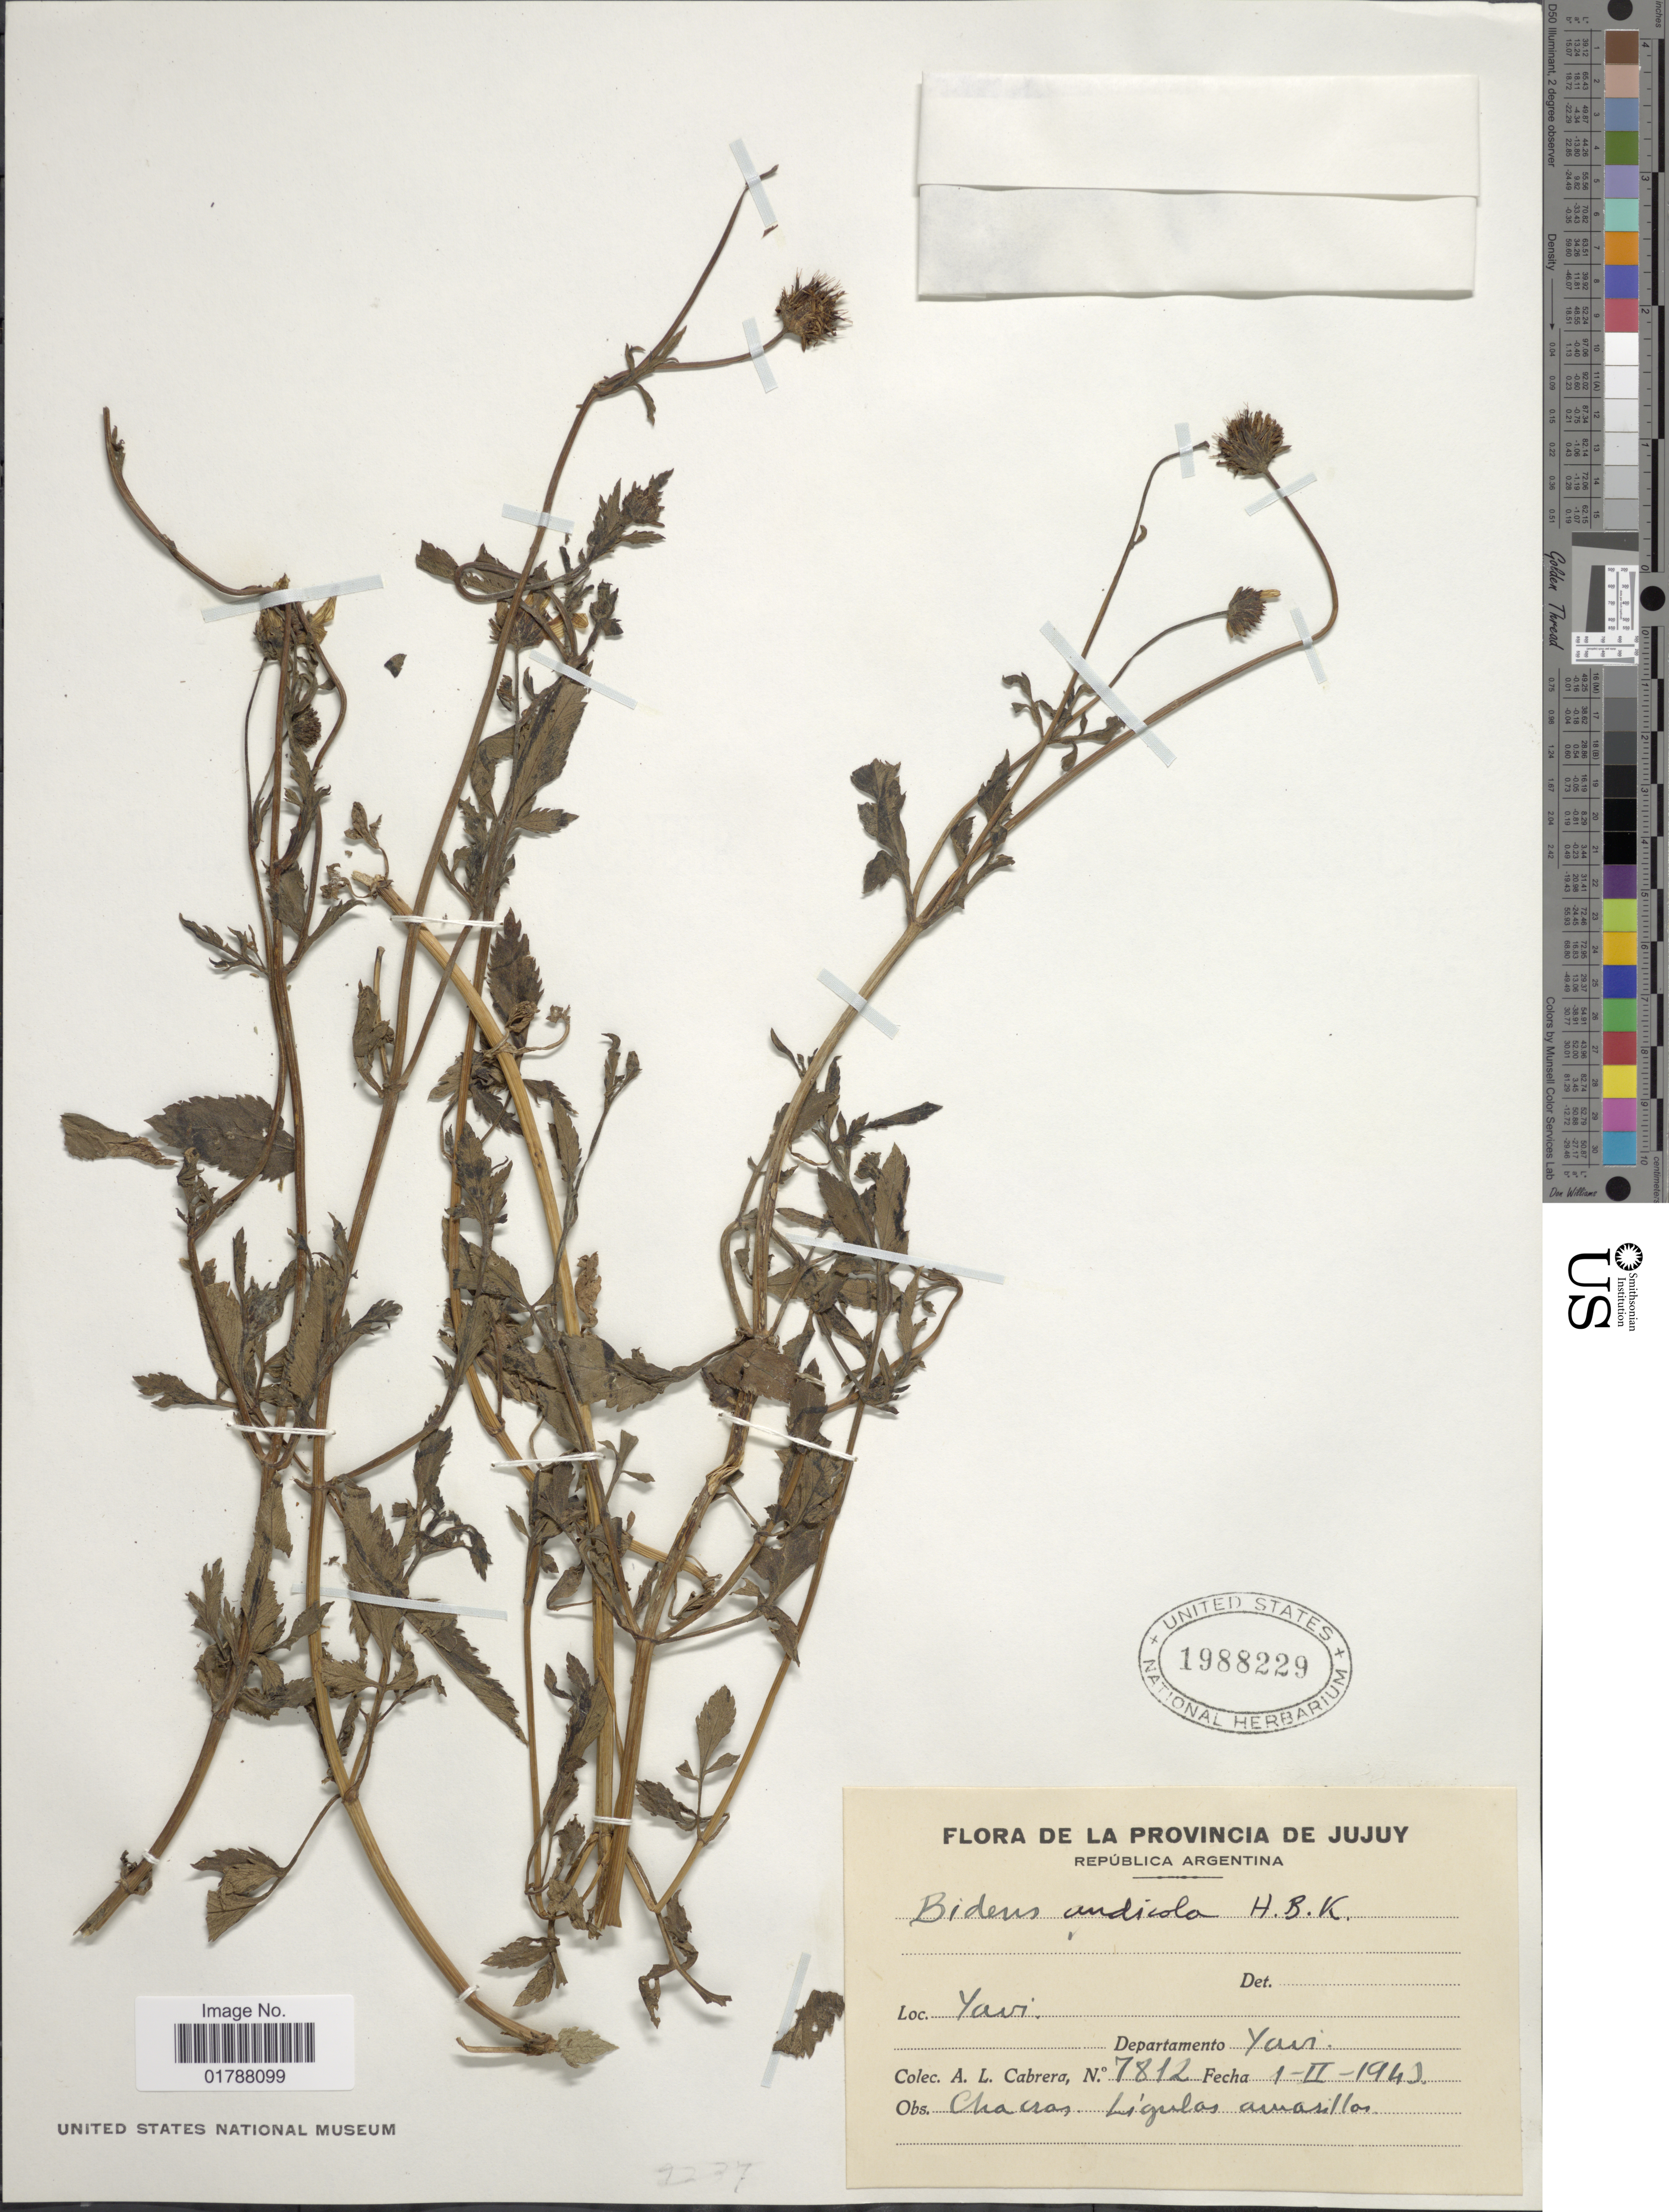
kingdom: Plantae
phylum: Tracheophyta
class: Magnoliopsida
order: Asterales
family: Asteraceae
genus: Bidens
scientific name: Bidens andicola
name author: Kunth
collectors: A. L. Cabrera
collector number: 7812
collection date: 1943-02-01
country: Argentina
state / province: Jujuy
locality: Yavi, Departamento Yavi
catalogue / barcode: US 1988229